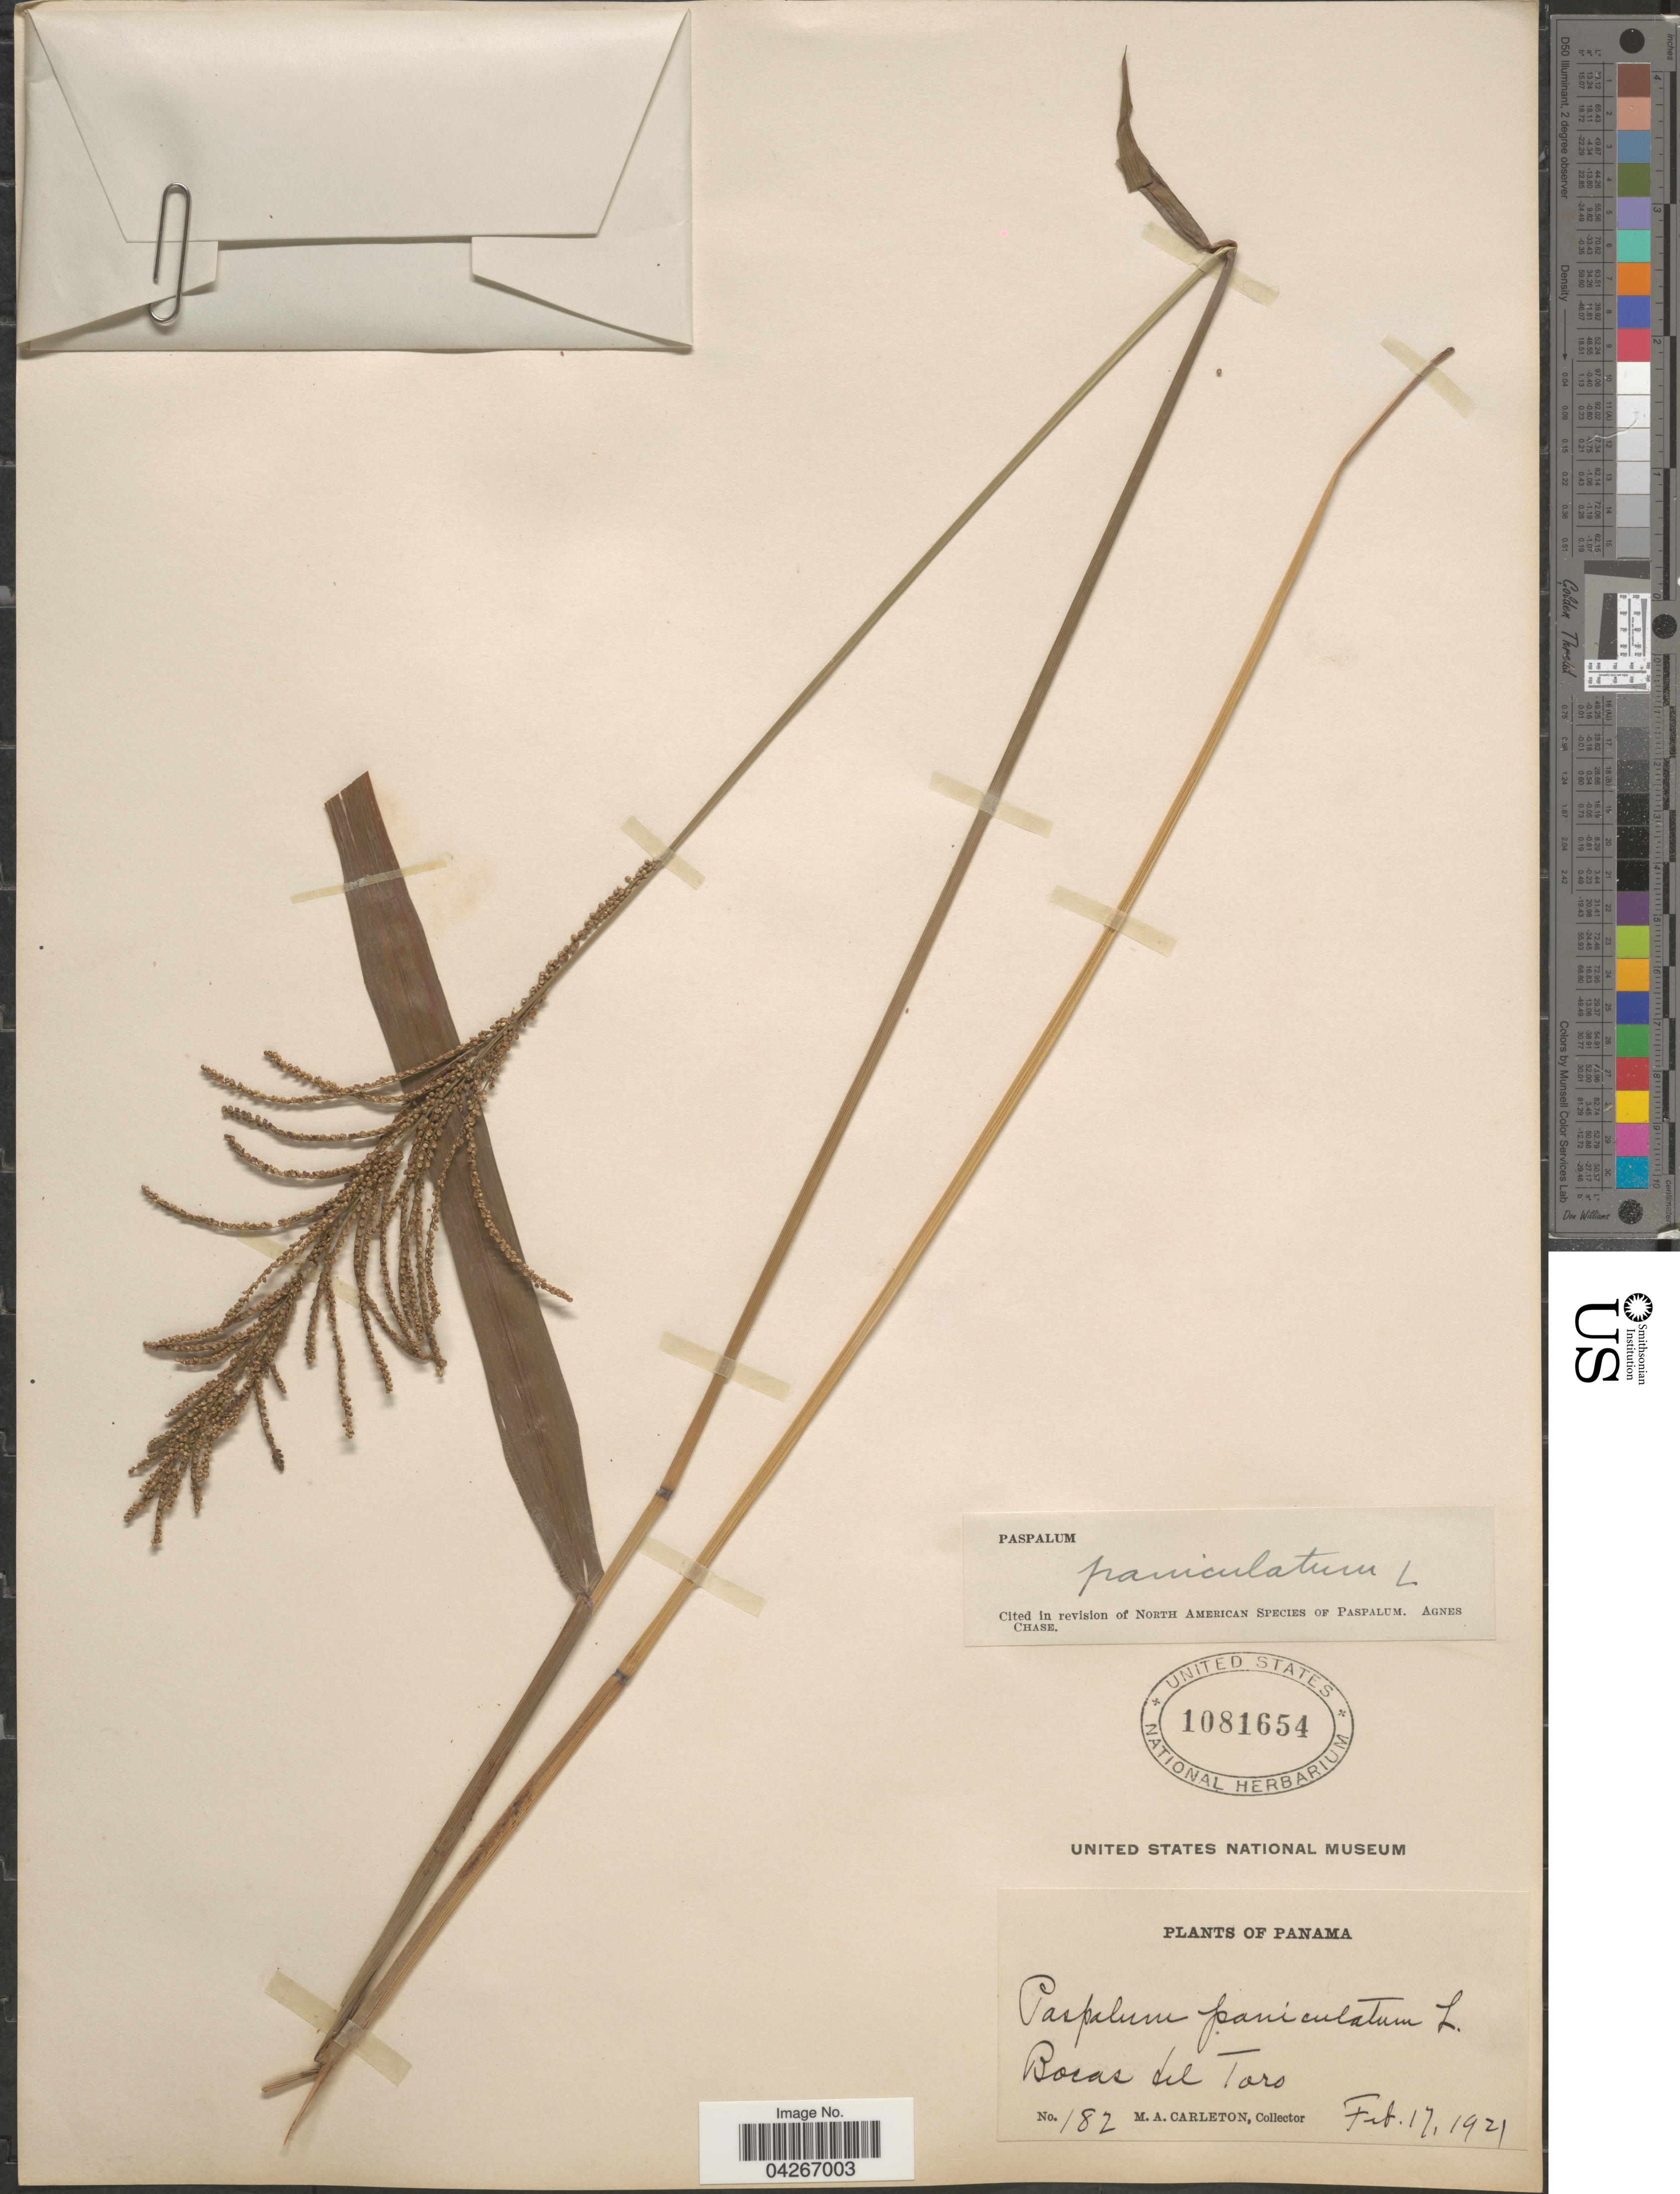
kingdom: Plantae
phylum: Tracheophyta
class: Liliopsida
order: Poales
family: Poaceae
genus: Paspalum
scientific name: Paspalum paniculatum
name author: L.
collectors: M. A. Carleton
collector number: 182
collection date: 1921-02-17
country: Panama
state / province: Bocas del Toro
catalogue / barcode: US 1081654